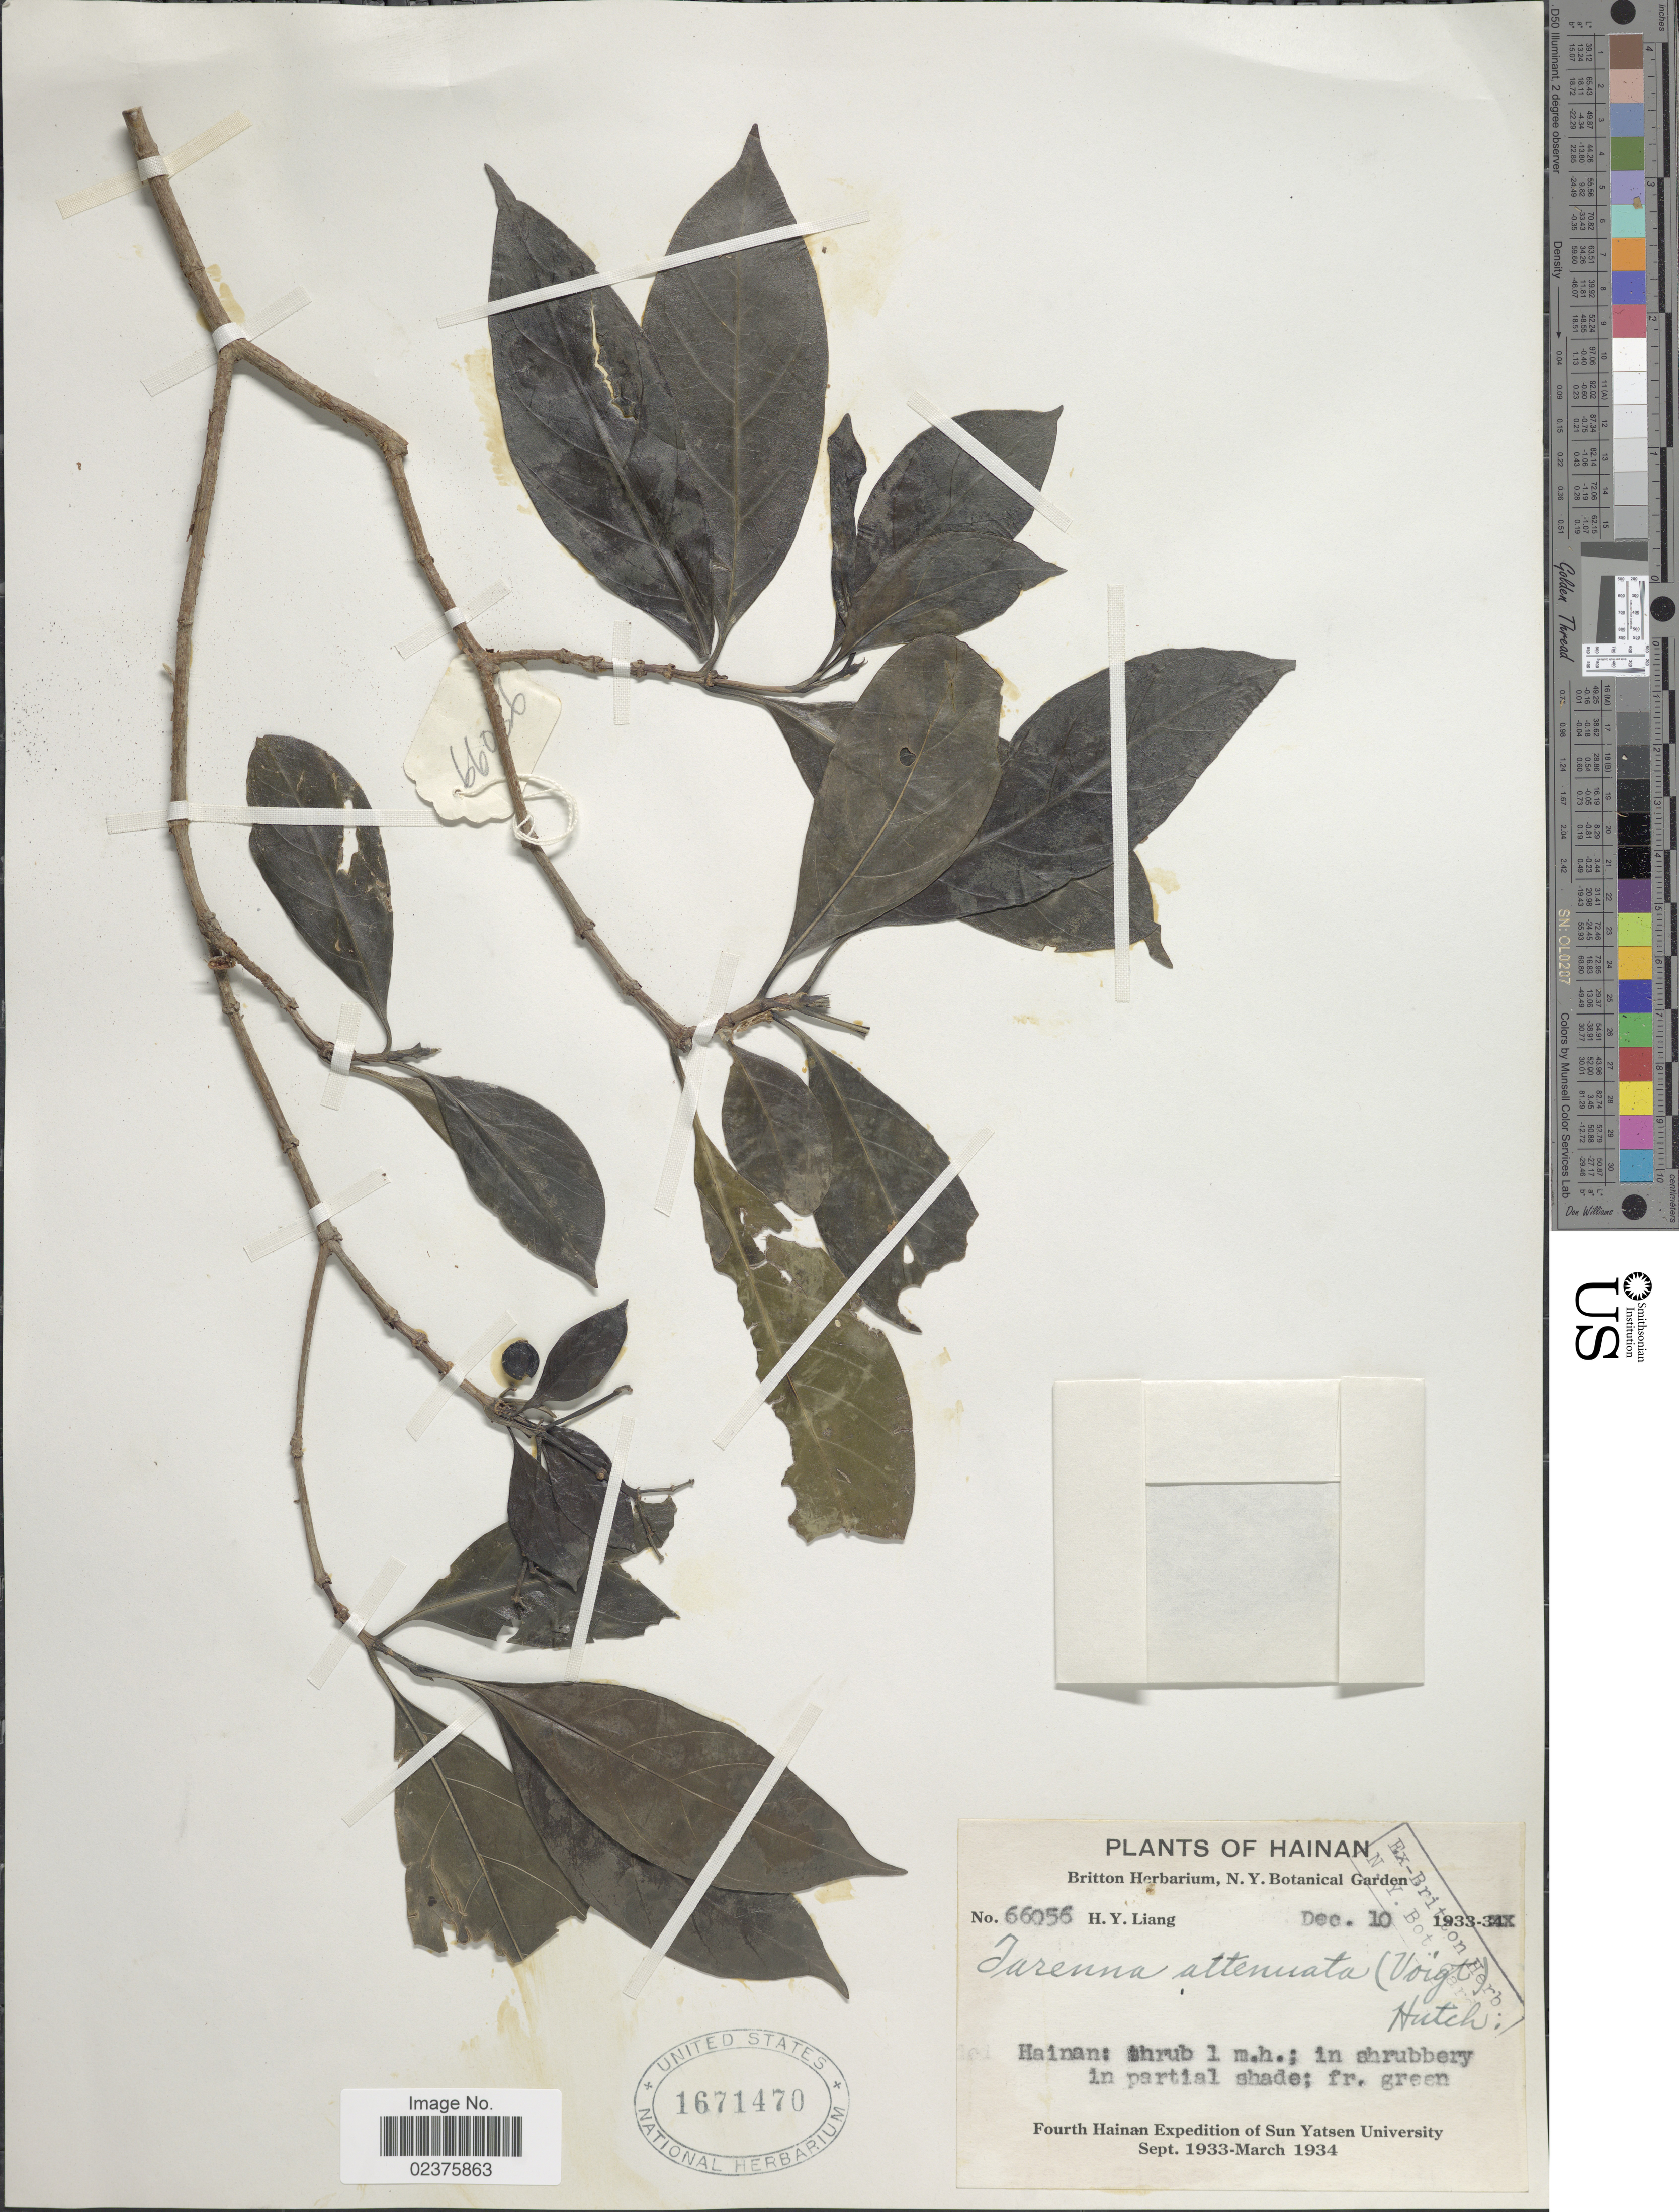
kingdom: Plantae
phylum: Tracheophyta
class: Magnoliopsida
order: Gentianales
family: Rubiaceae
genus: Tarenna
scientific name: Tarenna attenuata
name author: (Hook. f.) Hutchinson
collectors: H. Y. Liang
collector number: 66056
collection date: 1933-12-10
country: China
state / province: Hainan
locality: In shrubbery in partial shade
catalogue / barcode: US 1671470